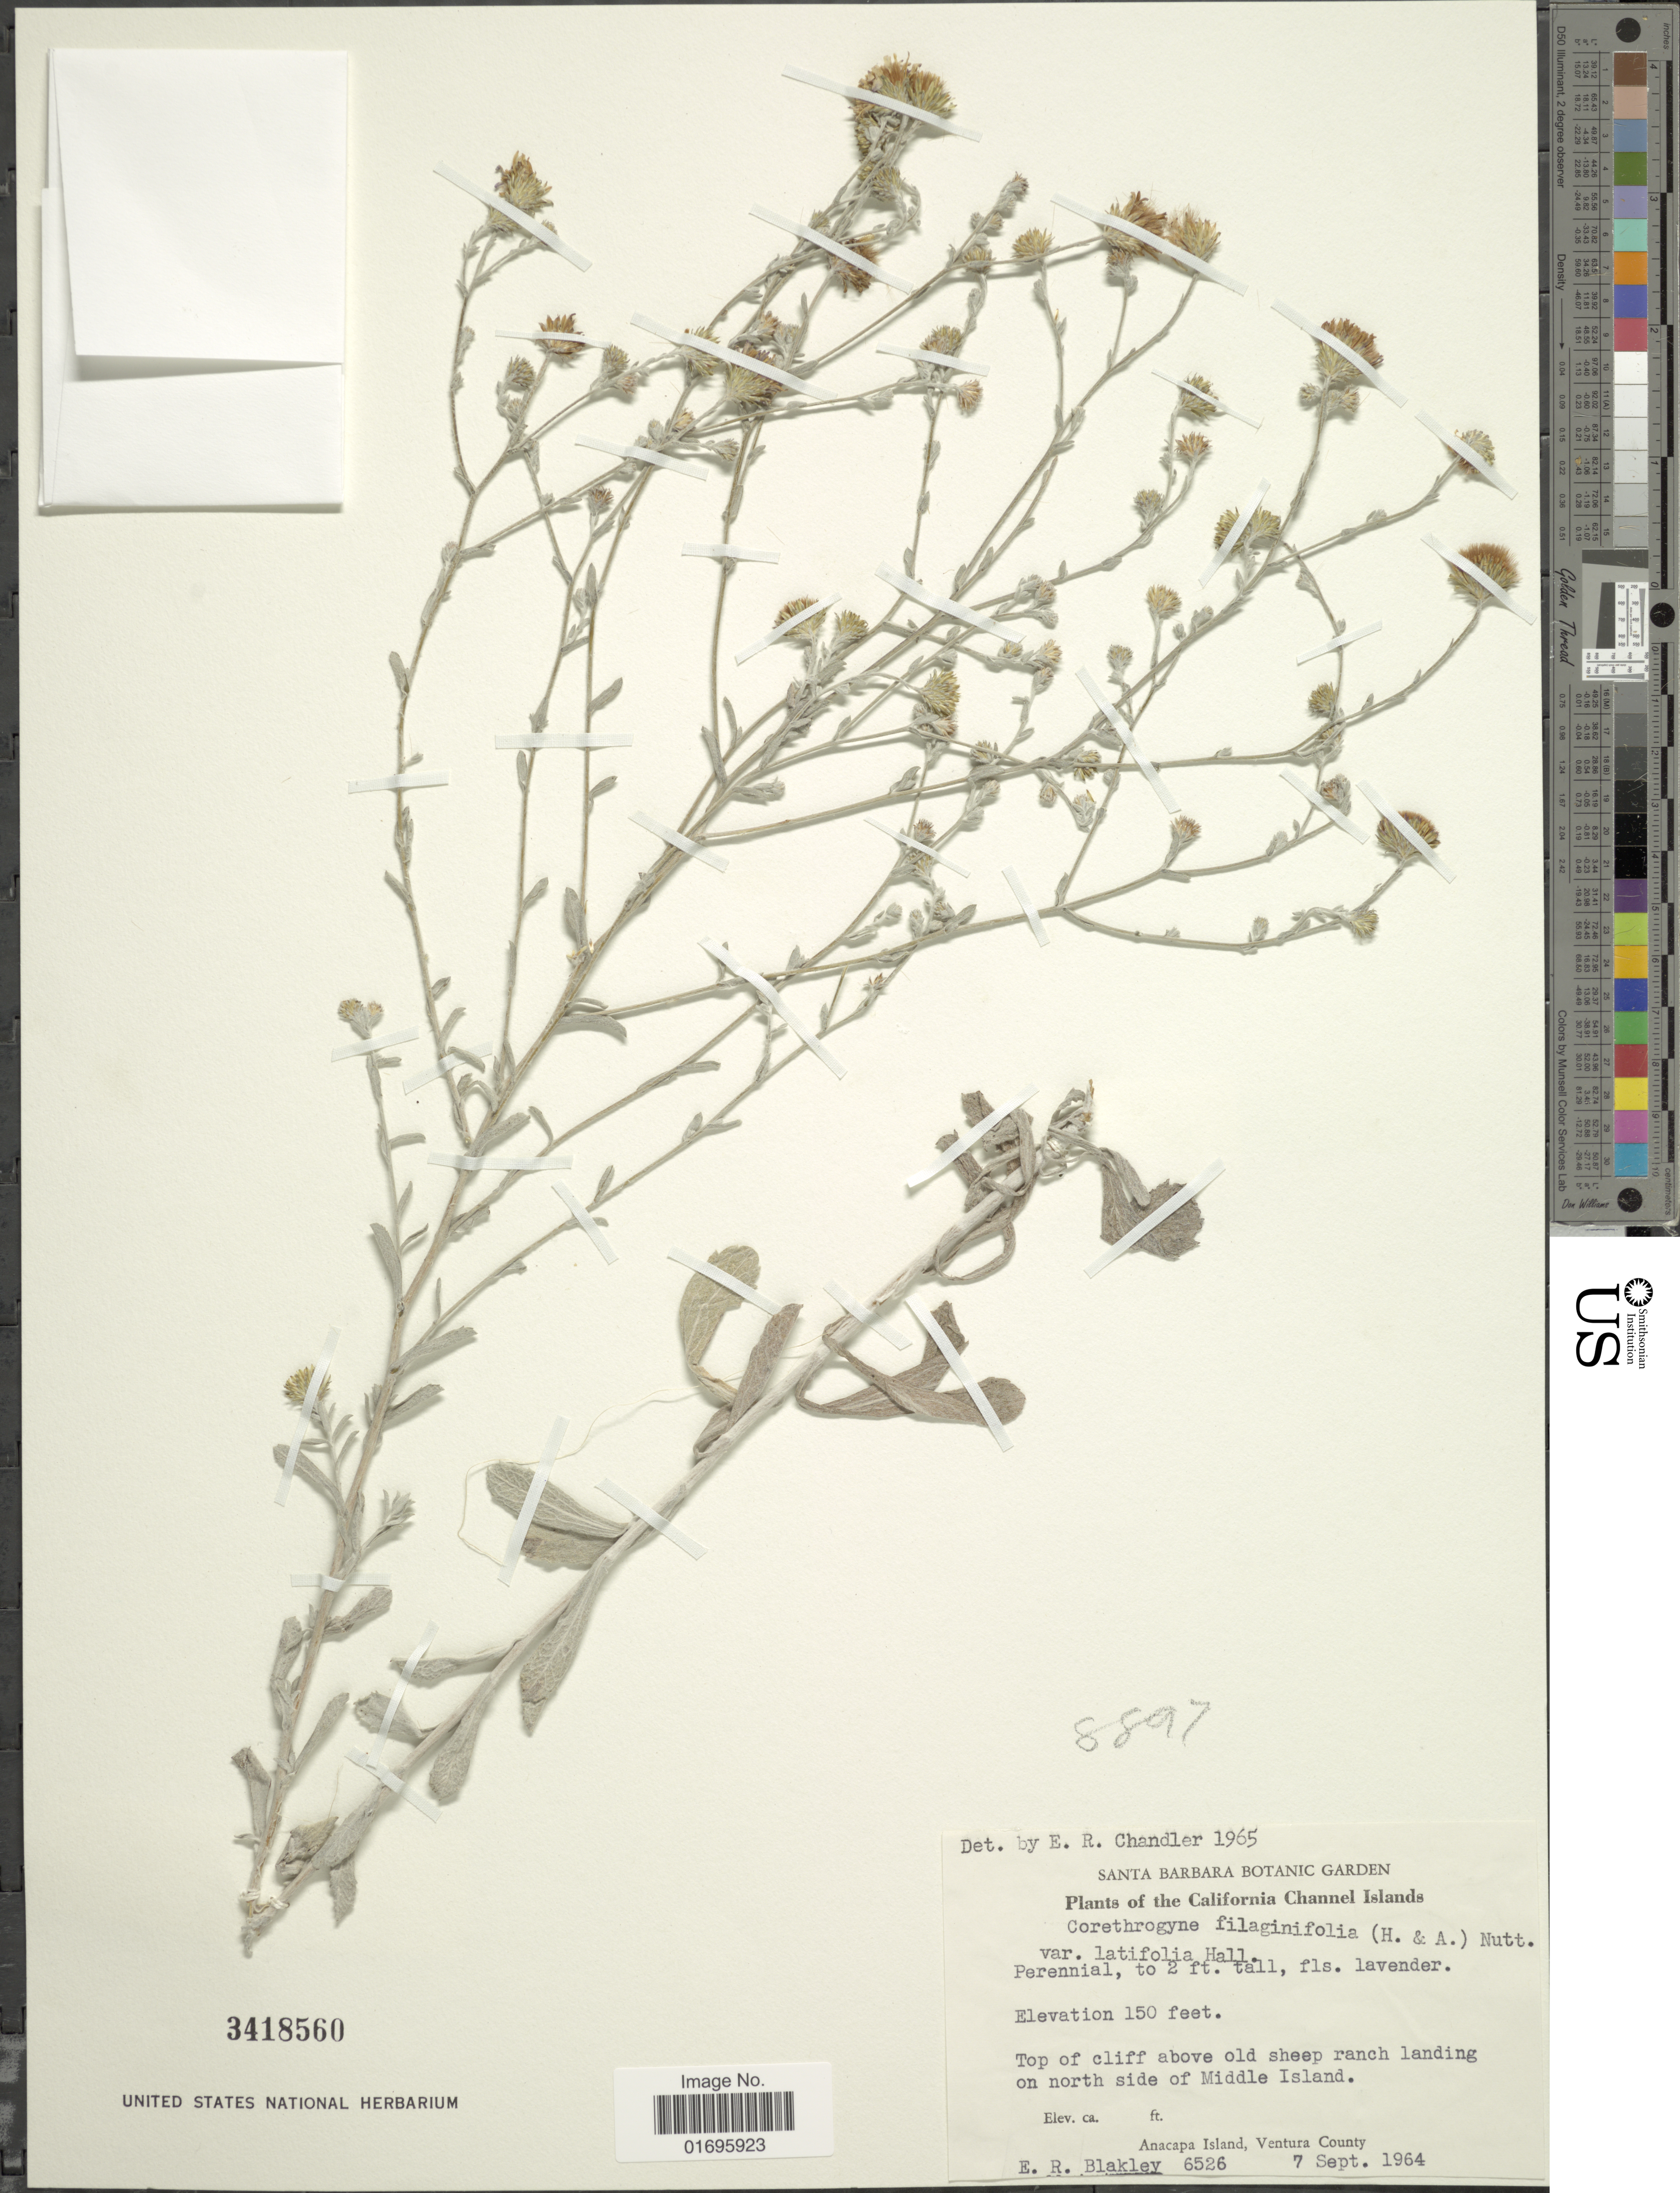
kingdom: Plantae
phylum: Tracheophyta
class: Magnoliopsida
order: Asterales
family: Asteraceae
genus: Corethrogyne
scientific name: Corethrogyne filaginifolia var. filaginifolia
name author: (Hook.) Nutt.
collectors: E. R. Blakley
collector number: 6526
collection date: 1964-09-07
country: United States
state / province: California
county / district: Ventura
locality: California Channel Islands. Top of cliff above old sheep ranch landing on north side of Middle Island. Anacapa Island, Ventura County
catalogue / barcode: US 3418560